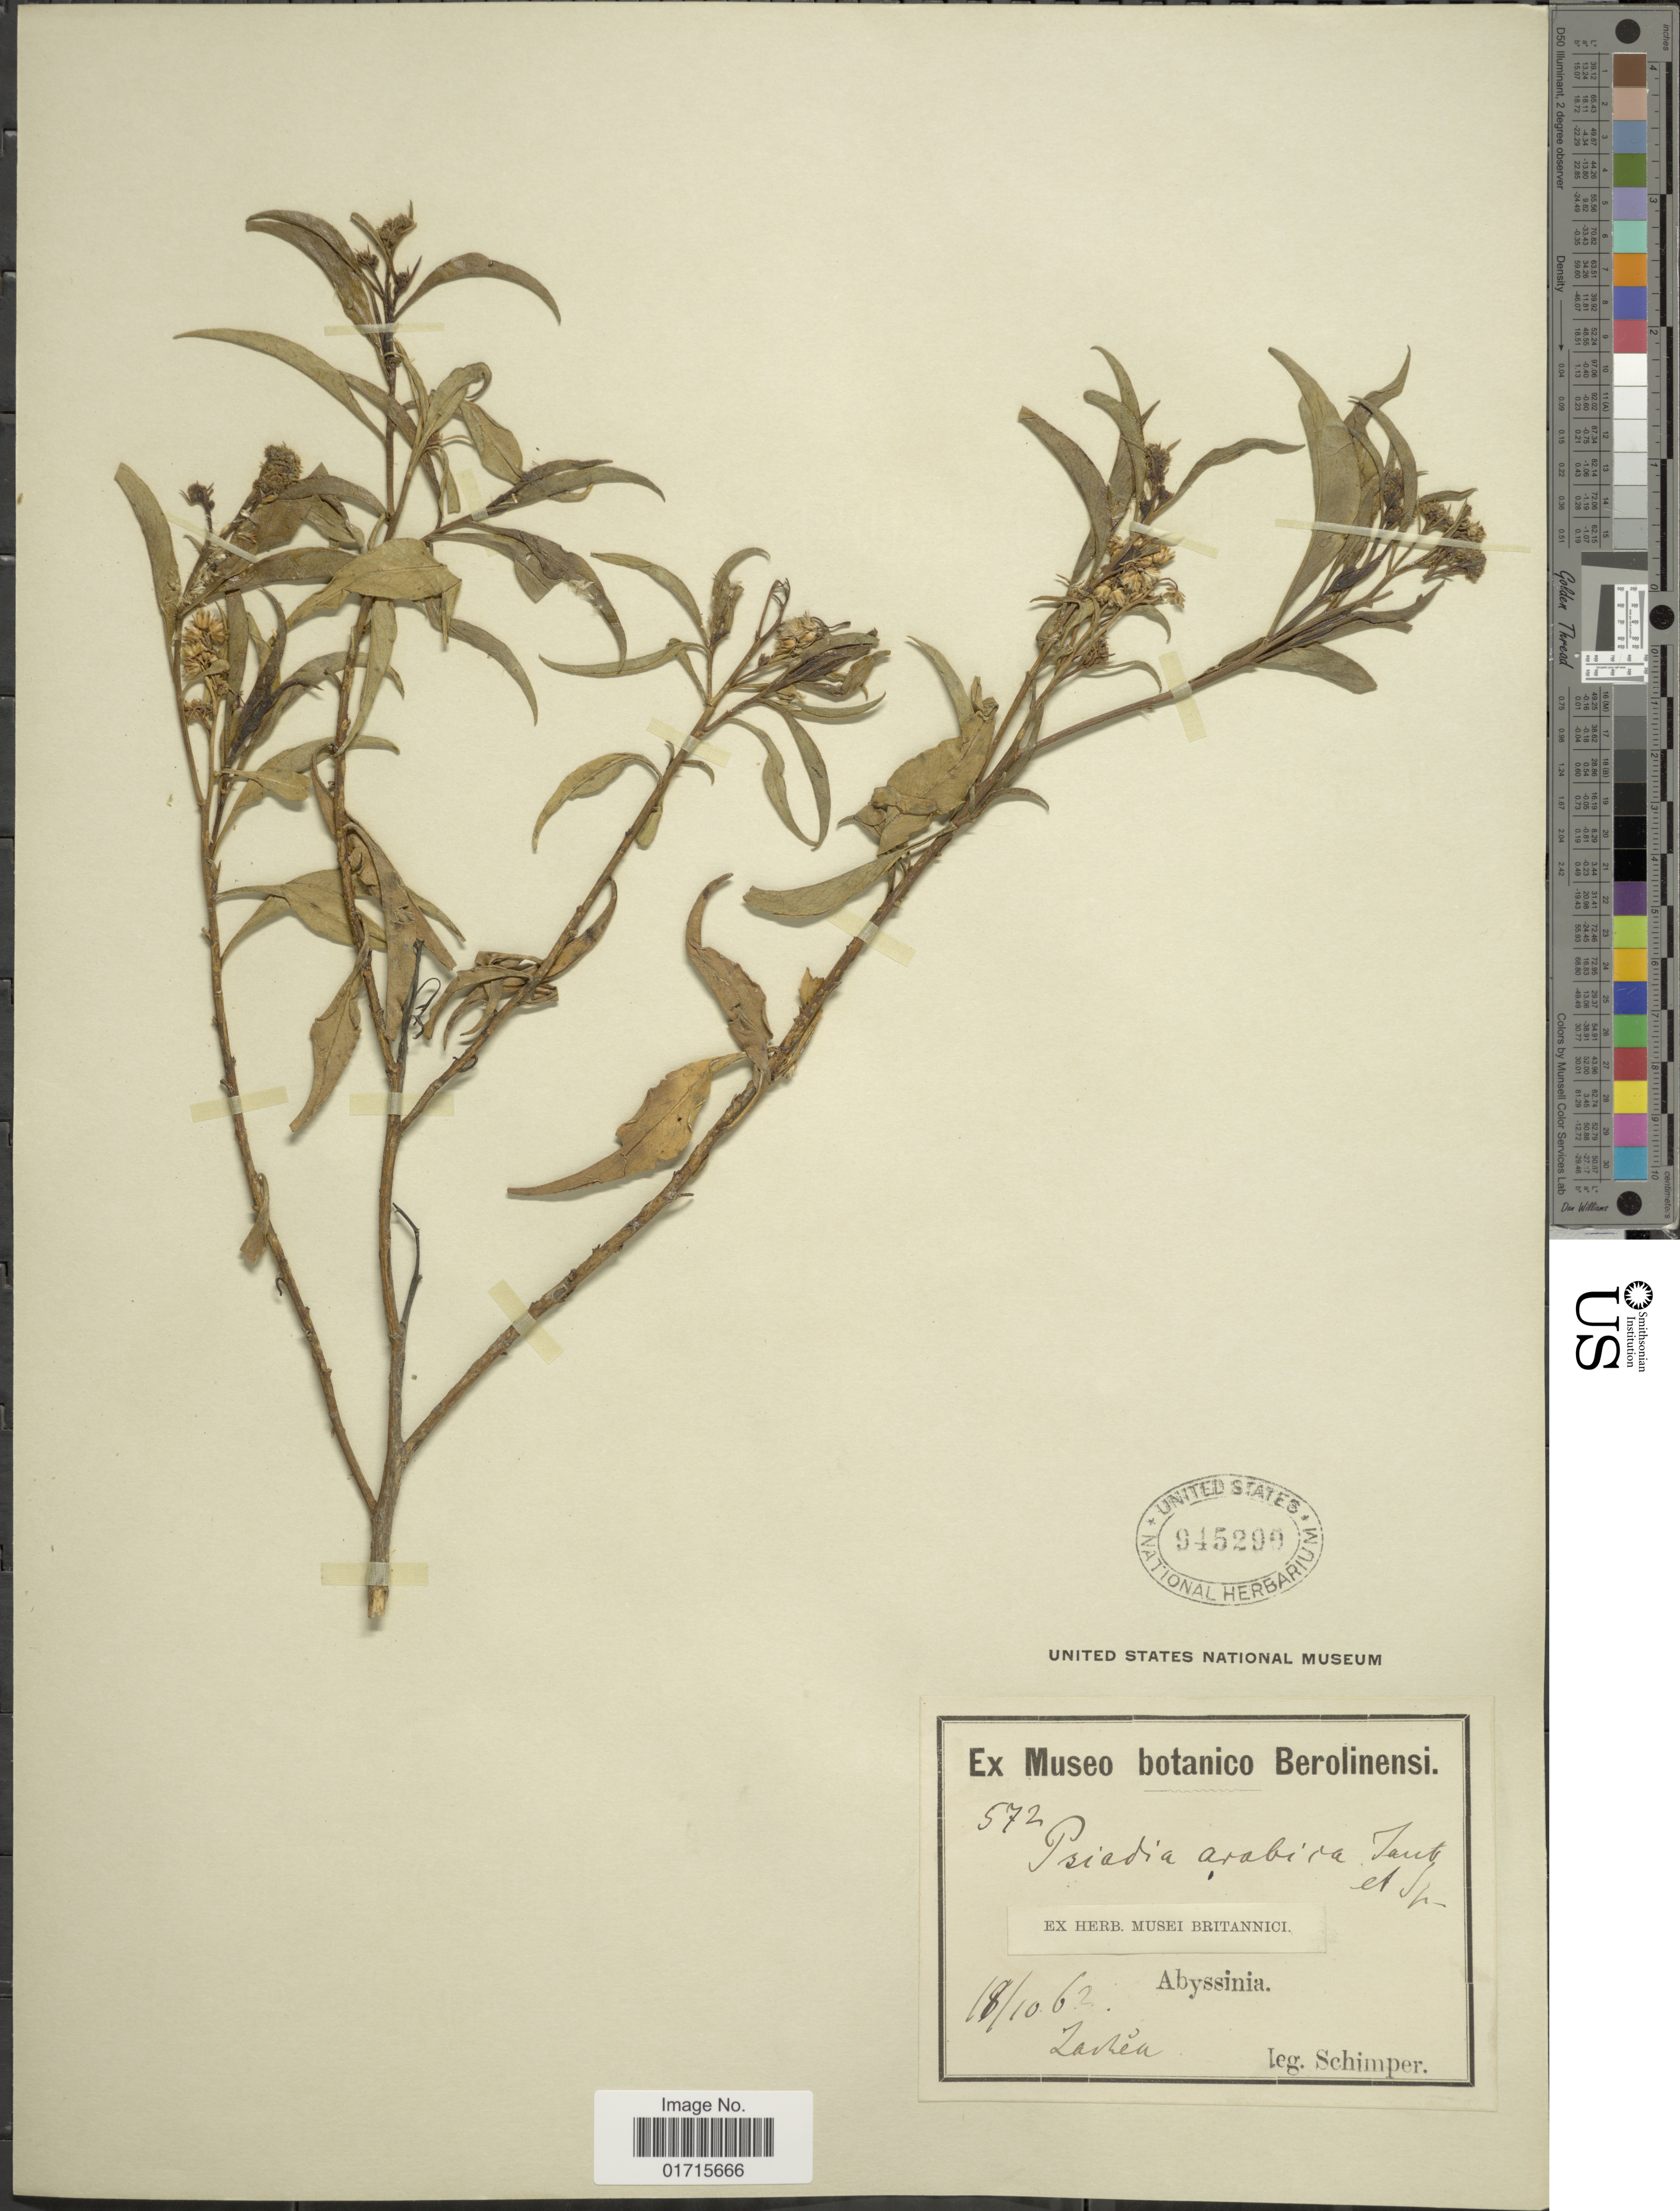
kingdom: Plantae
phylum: Tracheophyta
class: Magnoliopsida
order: Asterales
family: Asteraceae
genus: Psiadia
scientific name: Psiadia arabica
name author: Jaub. & Spach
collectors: -. Schimper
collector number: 572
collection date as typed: Transcribed d/m/y: 18/10/62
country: Eritrea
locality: Abyssinia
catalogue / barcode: US 945290